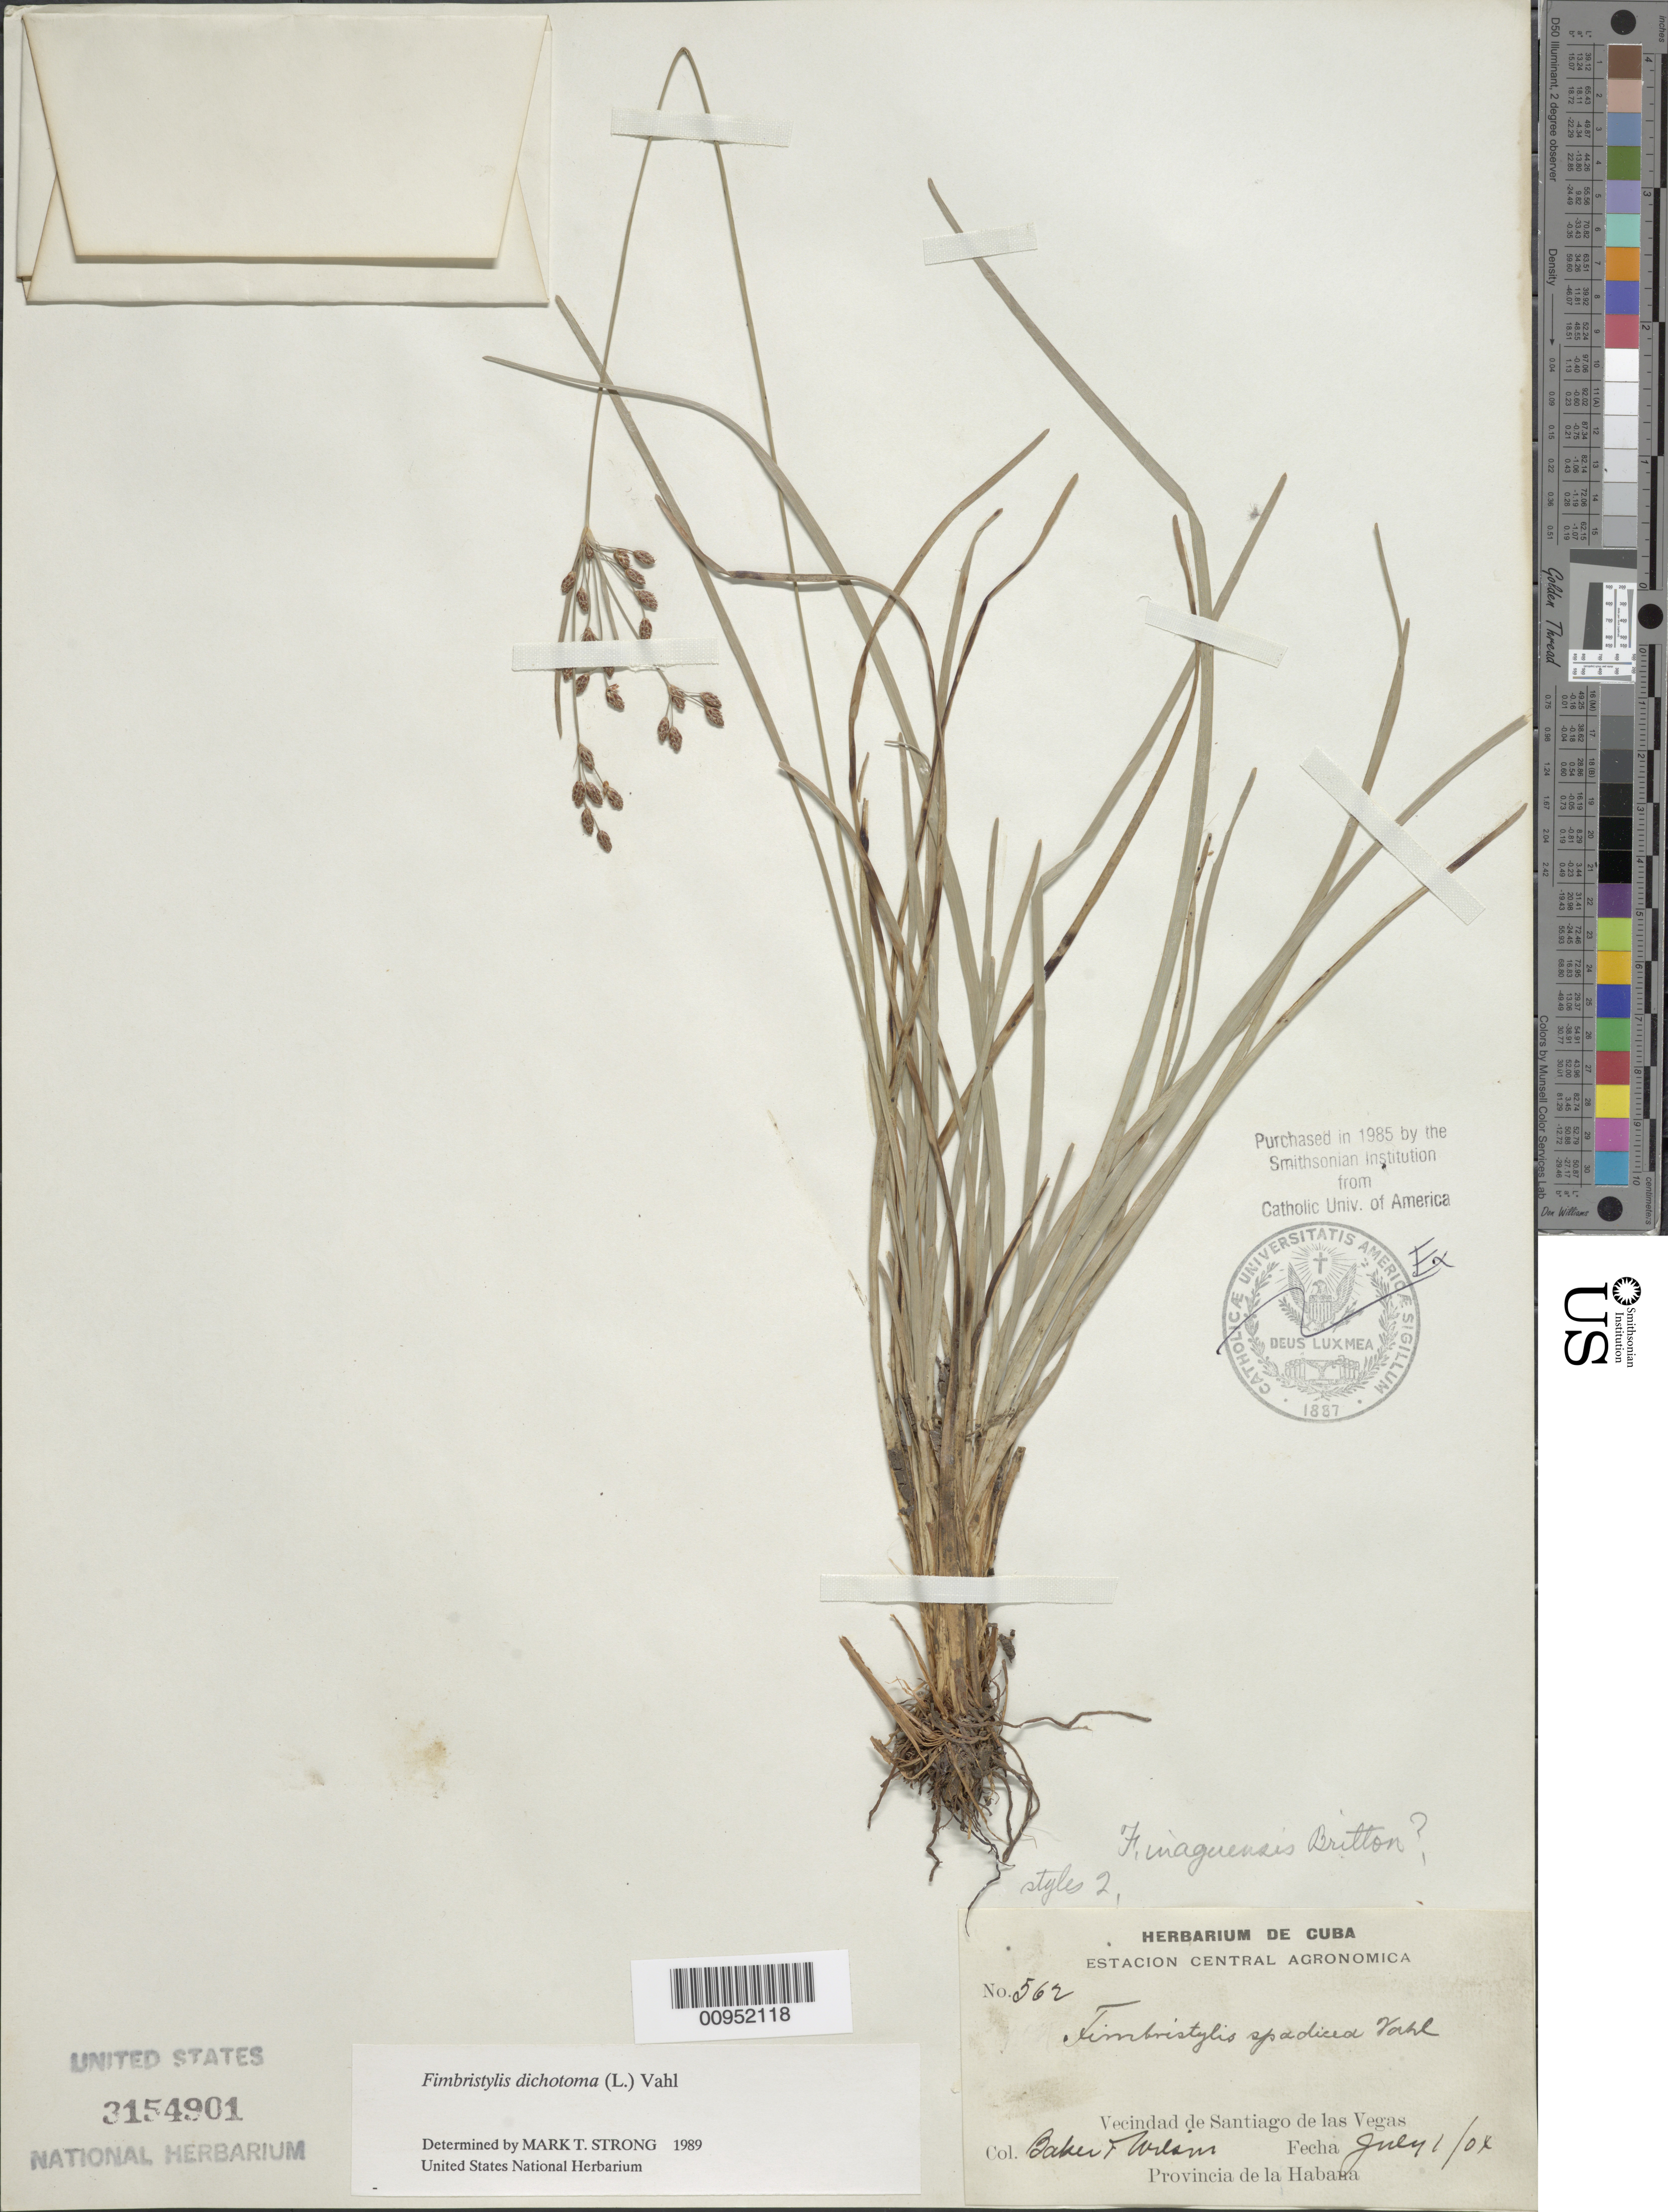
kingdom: Plantae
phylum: Tracheophyta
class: Liliopsida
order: Poales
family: Cyperaceae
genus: Fimbristylis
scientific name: Fimbristylis dichotoma subsp. dichotoma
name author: (L.) Vahl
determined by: Strong, M. T., (US), Smithsonian Institution - National Museum of Natural History (UNITED STATES)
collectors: C. F. Baker & -- Wilson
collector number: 562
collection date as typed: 01 Jul 1904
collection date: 1904-07-01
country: Cuba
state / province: La Habana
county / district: Municipio Boyeros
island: Cuba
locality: Santiago de las Vegas (vecindad de)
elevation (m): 97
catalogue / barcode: US 3154901